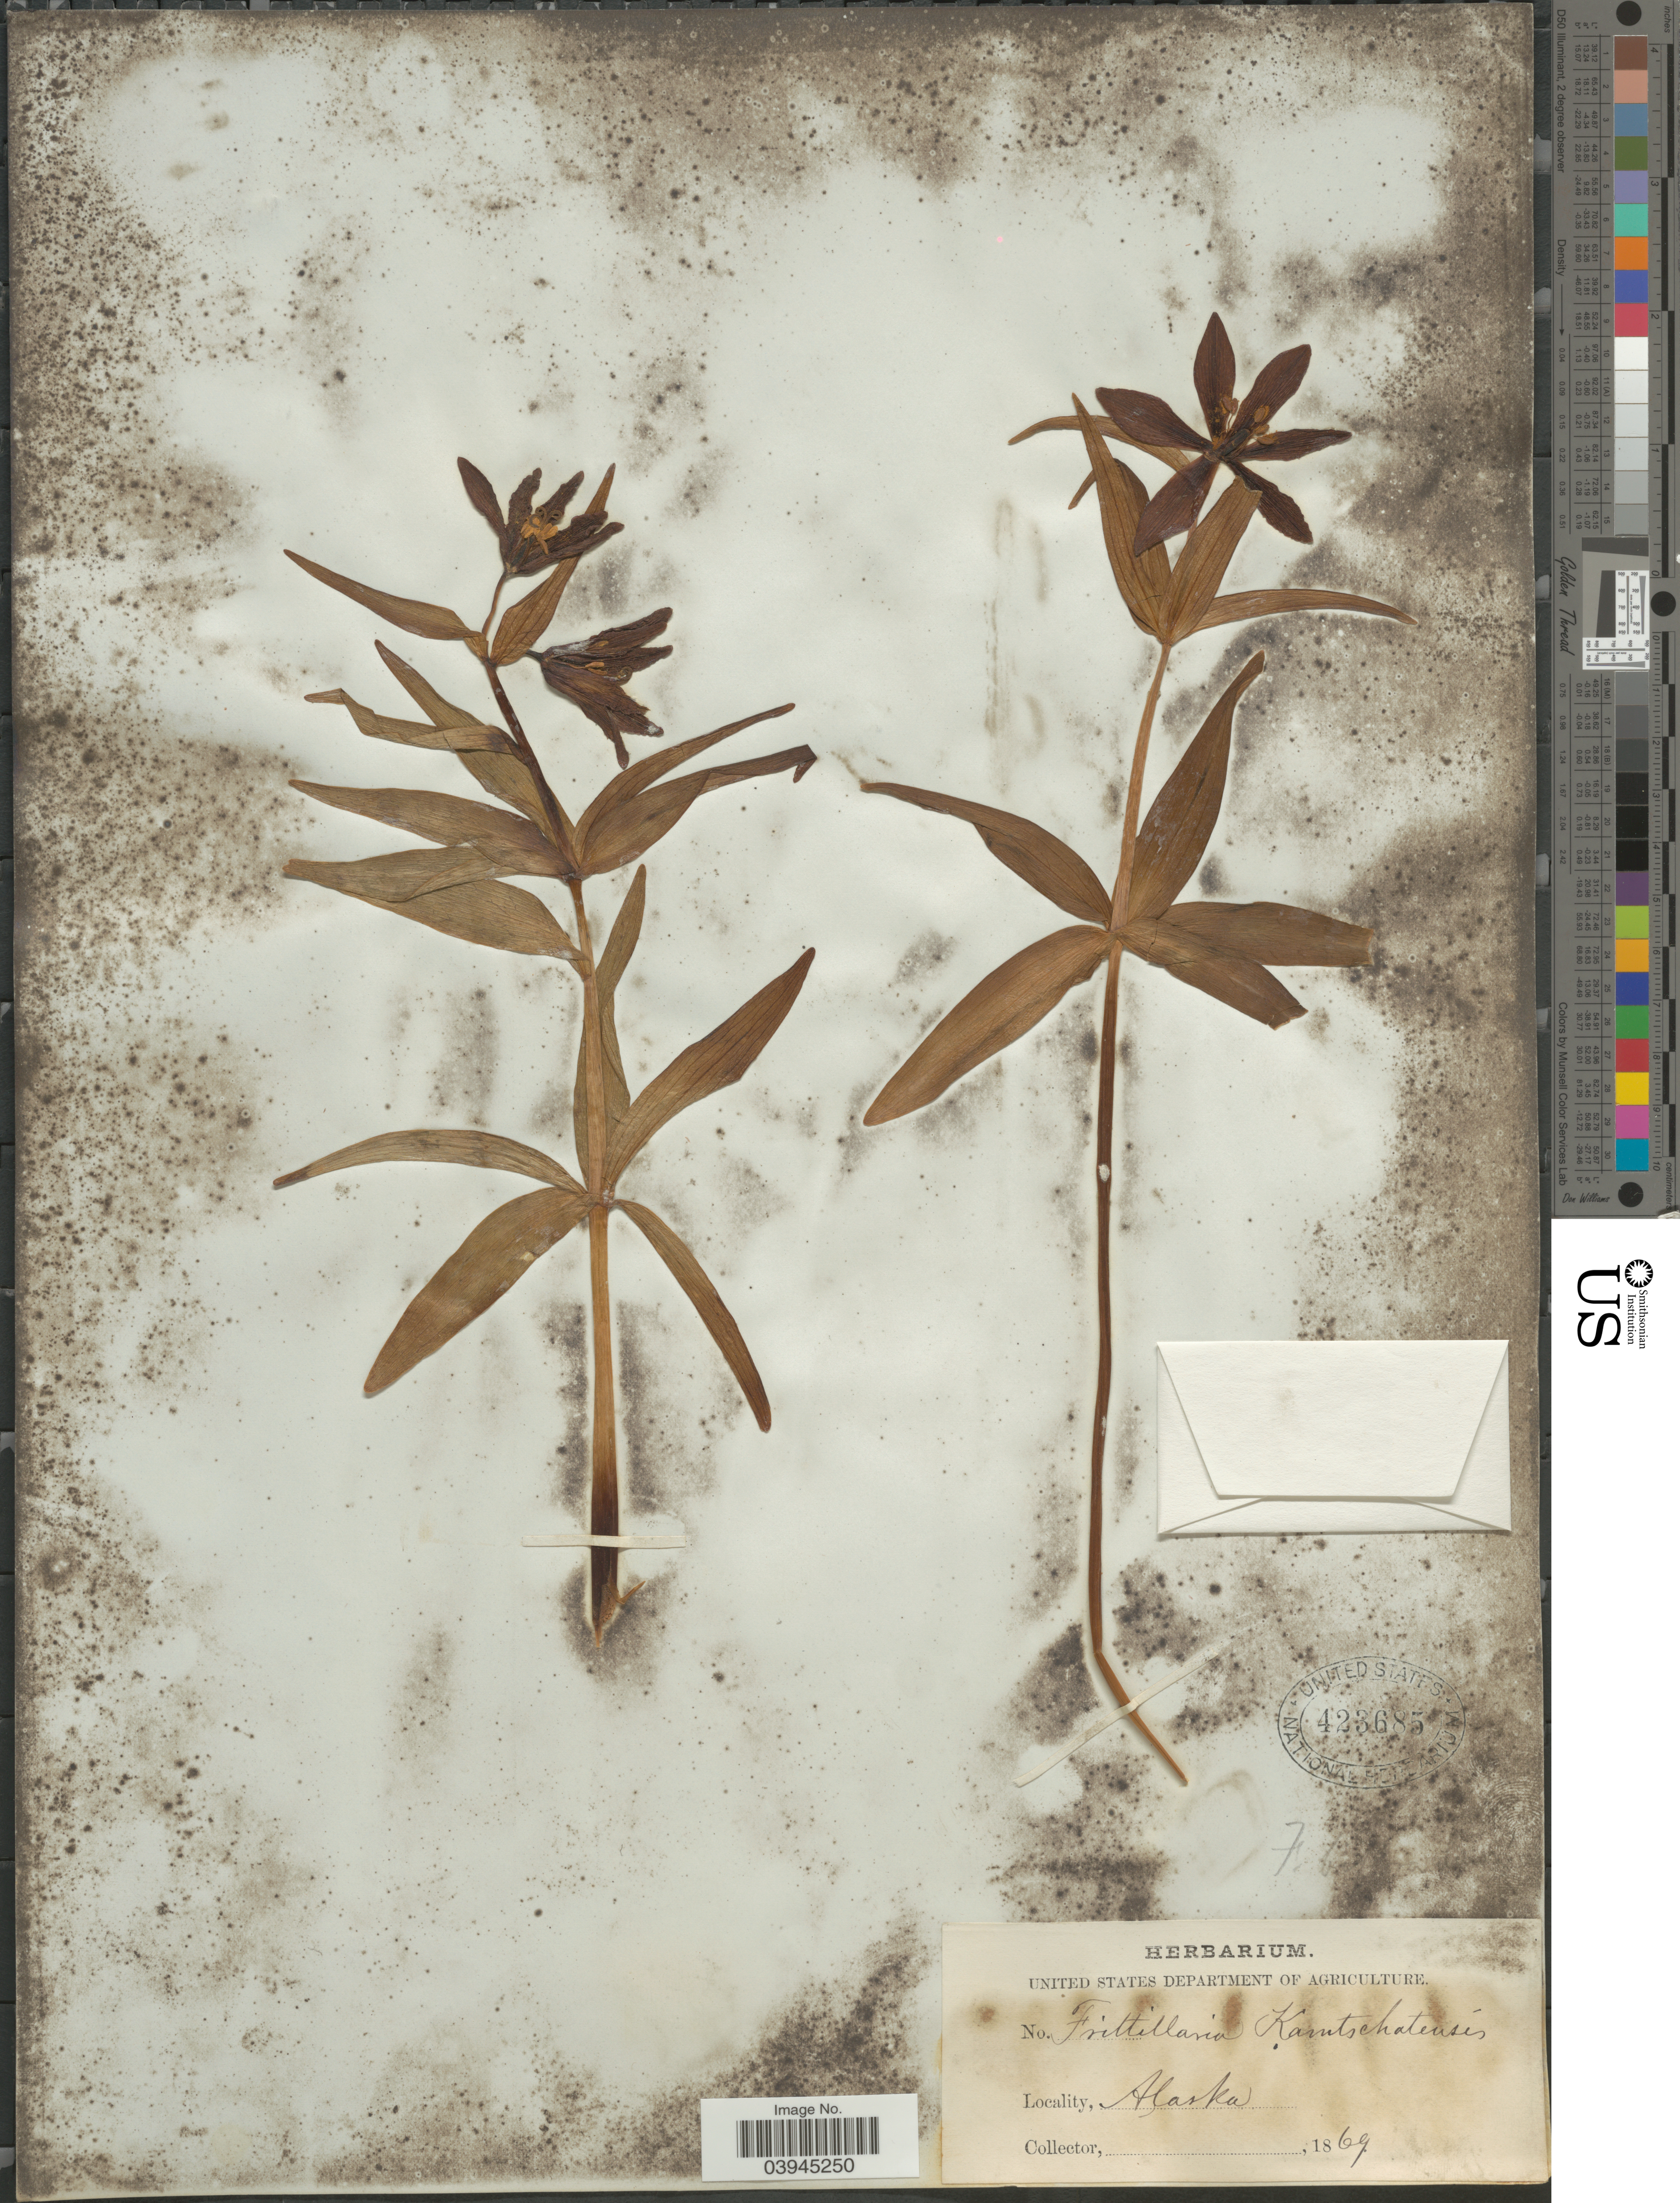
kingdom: Plantae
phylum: Tracheophyta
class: Liliopsida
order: Liliales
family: Liliaceae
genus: Fritillaria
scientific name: Fritillaria camschatcensis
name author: (L.) Ker Gawl.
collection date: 1869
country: United States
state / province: Alaska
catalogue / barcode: US 423685